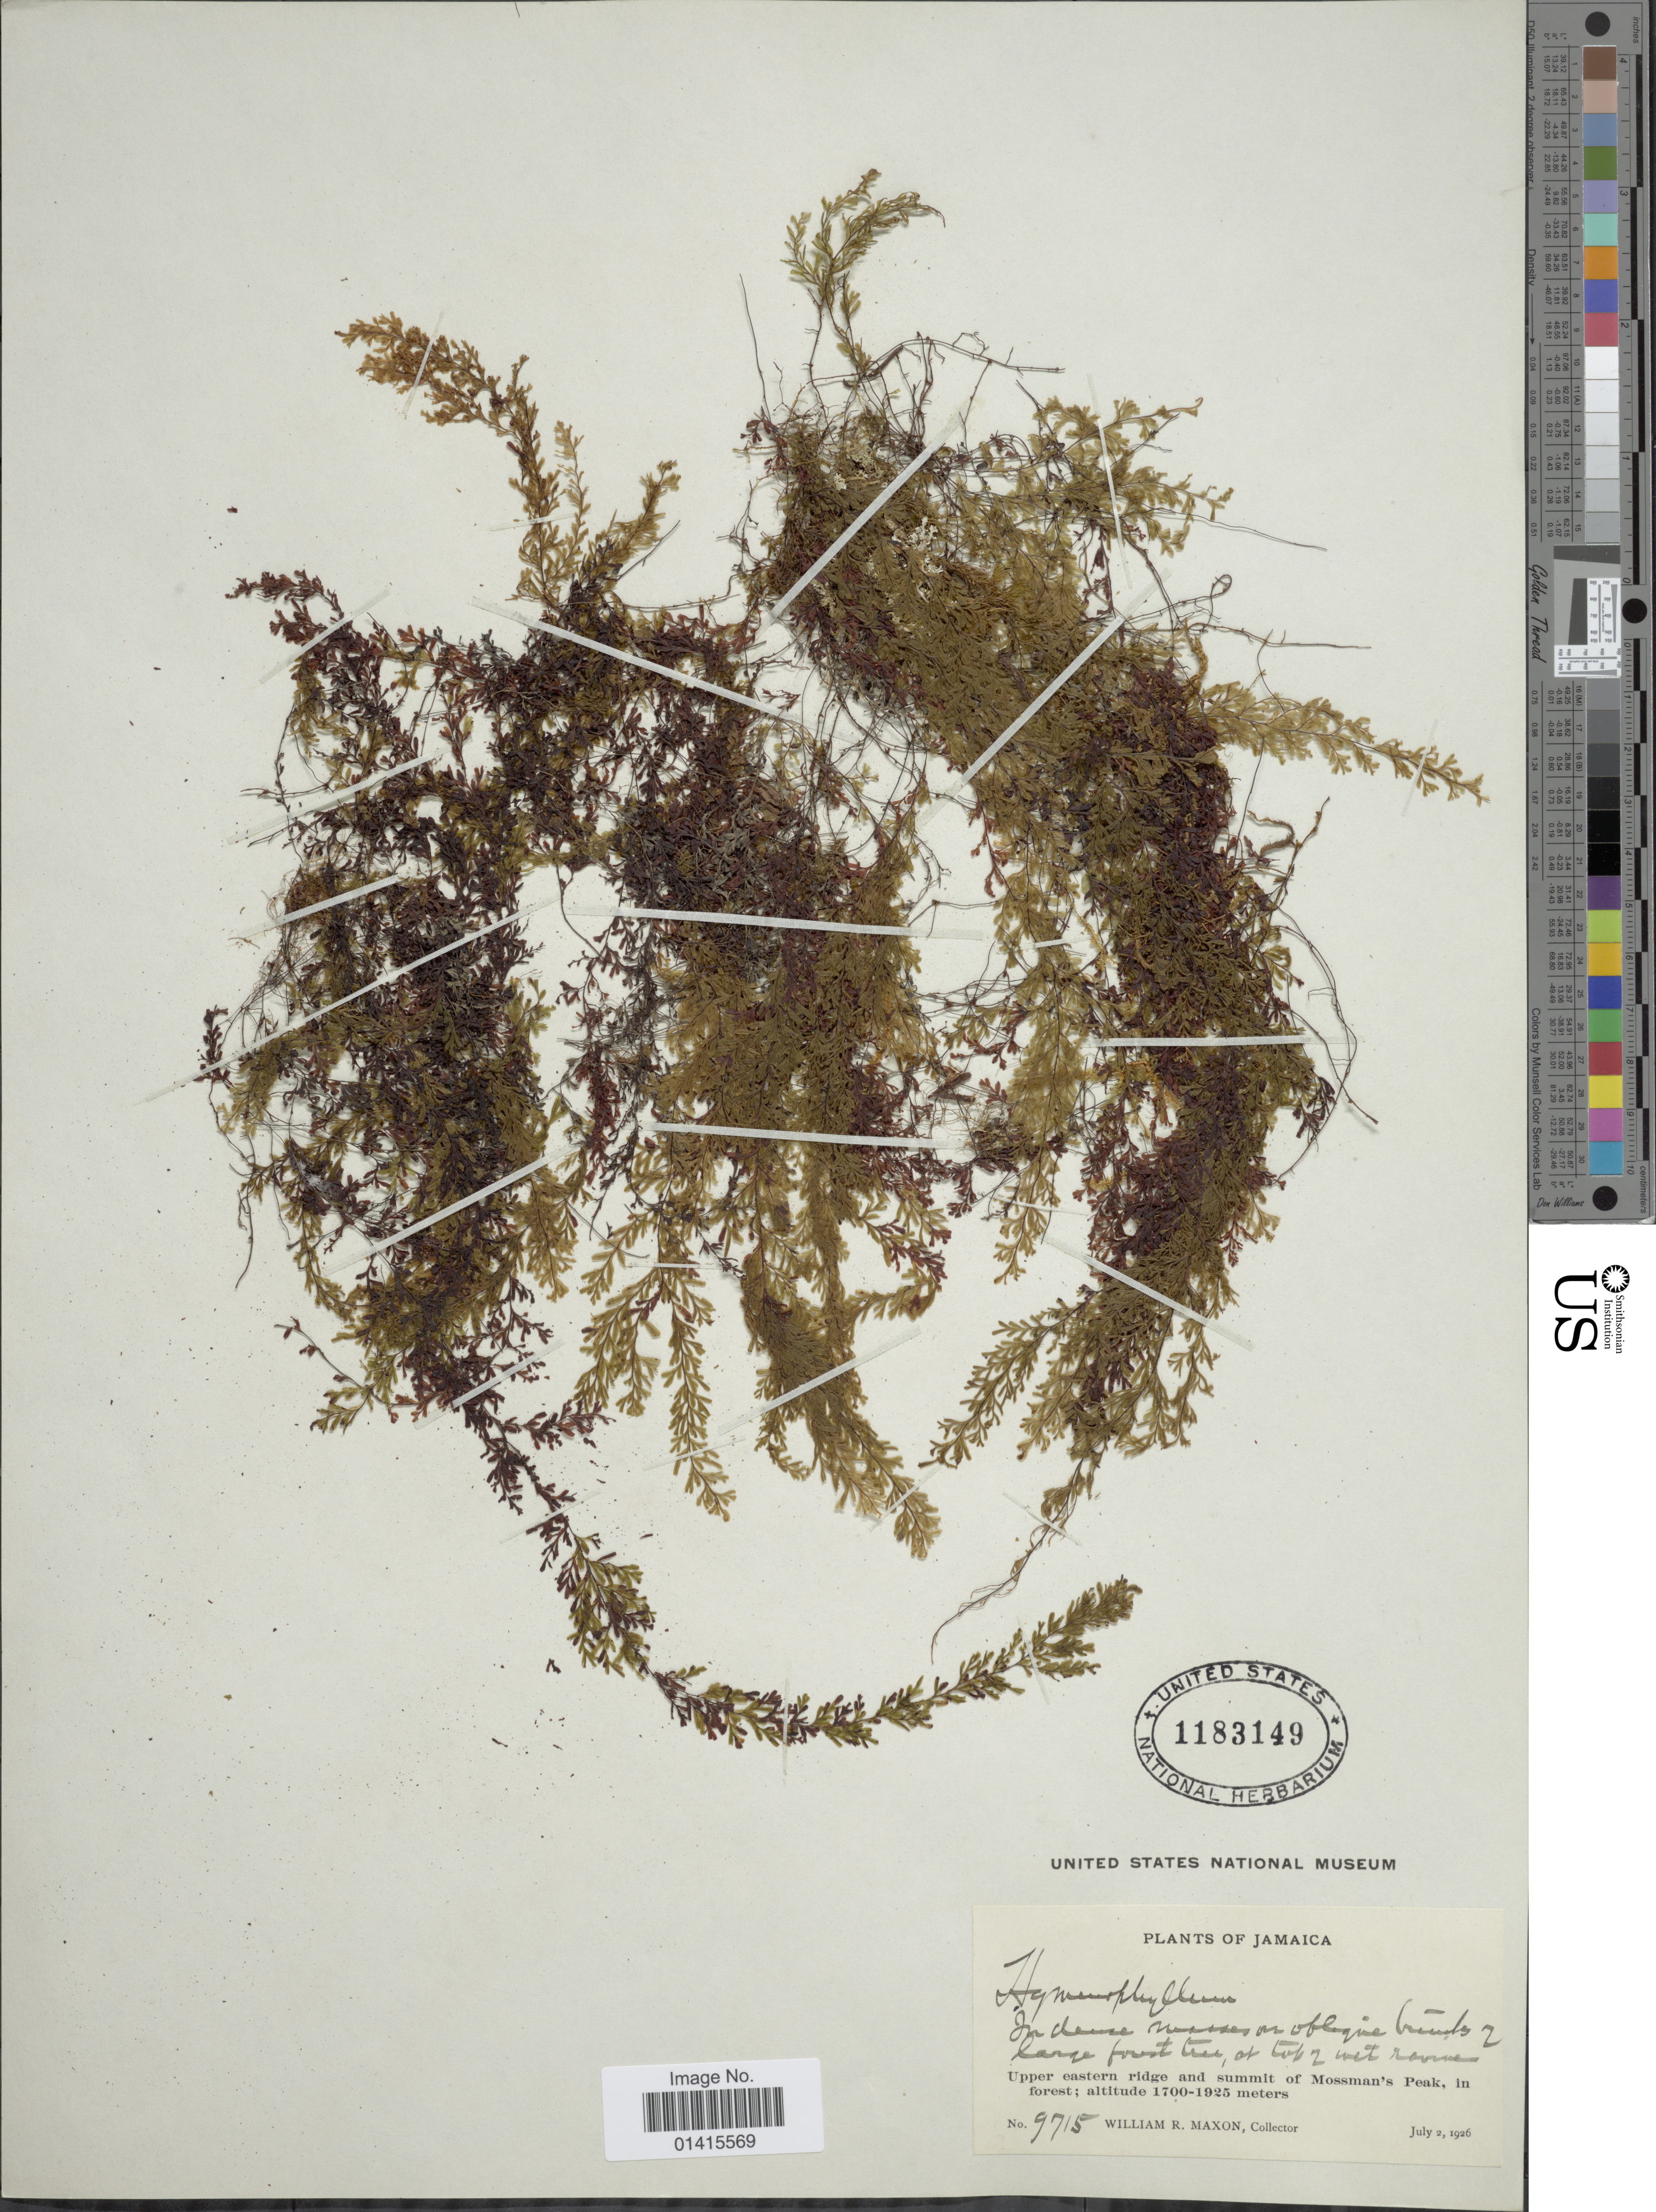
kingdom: Plantae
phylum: Tracheophyta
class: Polypodiopsida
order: Hymenophyllales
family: Hymenophyllaceae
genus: Hymenophyllum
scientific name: Hymenophyllum undulatum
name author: (Sw.) Sw.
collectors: W. R. Maxon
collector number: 9715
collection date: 1926-07-02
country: Jamaica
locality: Upper eastern ridge and summit of mossman's Peak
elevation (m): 1700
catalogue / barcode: US 1183149